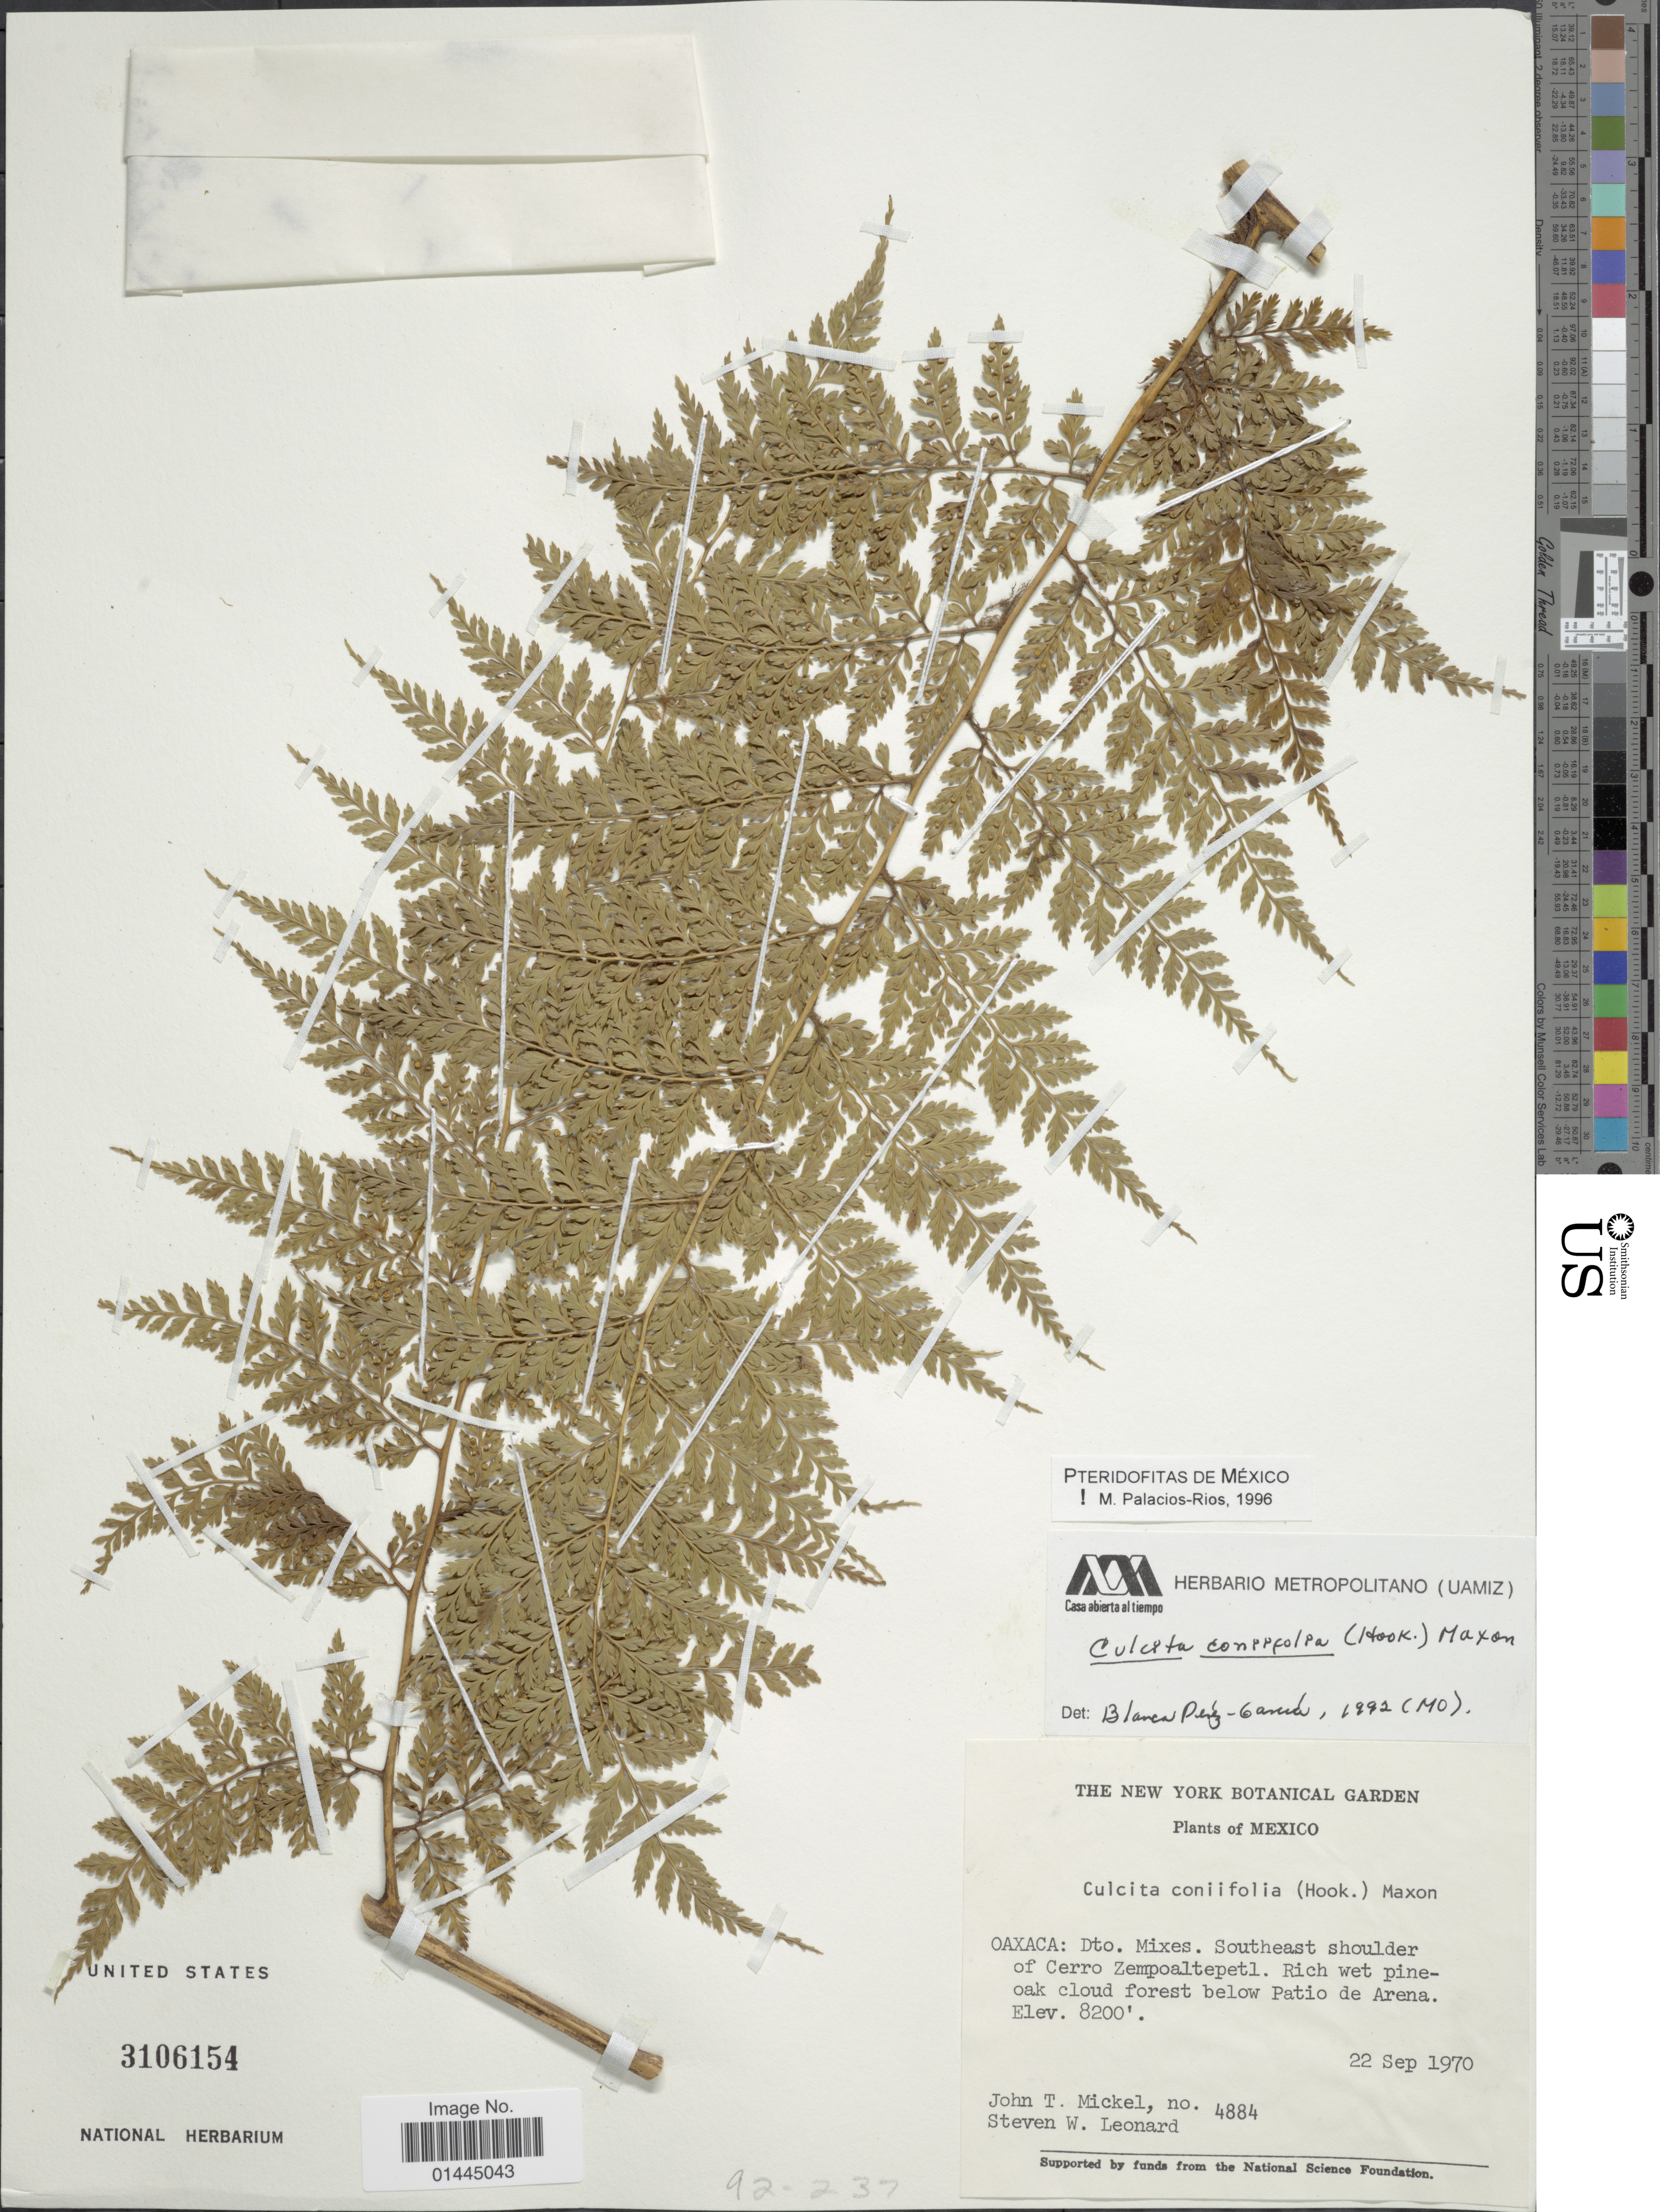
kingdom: Plantae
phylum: Tracheophyta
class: Polypodiopsida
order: Cyatheales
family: Culcitaceae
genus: Culcita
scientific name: Culcita coniifolia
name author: (Hook.) Maxon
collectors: J. T. Mickel & S. W. Leonard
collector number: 4884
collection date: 1970-09-22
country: Mexico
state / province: Oaxaca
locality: Dto. Mixes, Southeast shoulder of Cerro Zempoaltepetl, below Patio de Arena.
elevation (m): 2499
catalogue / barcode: US 3106154